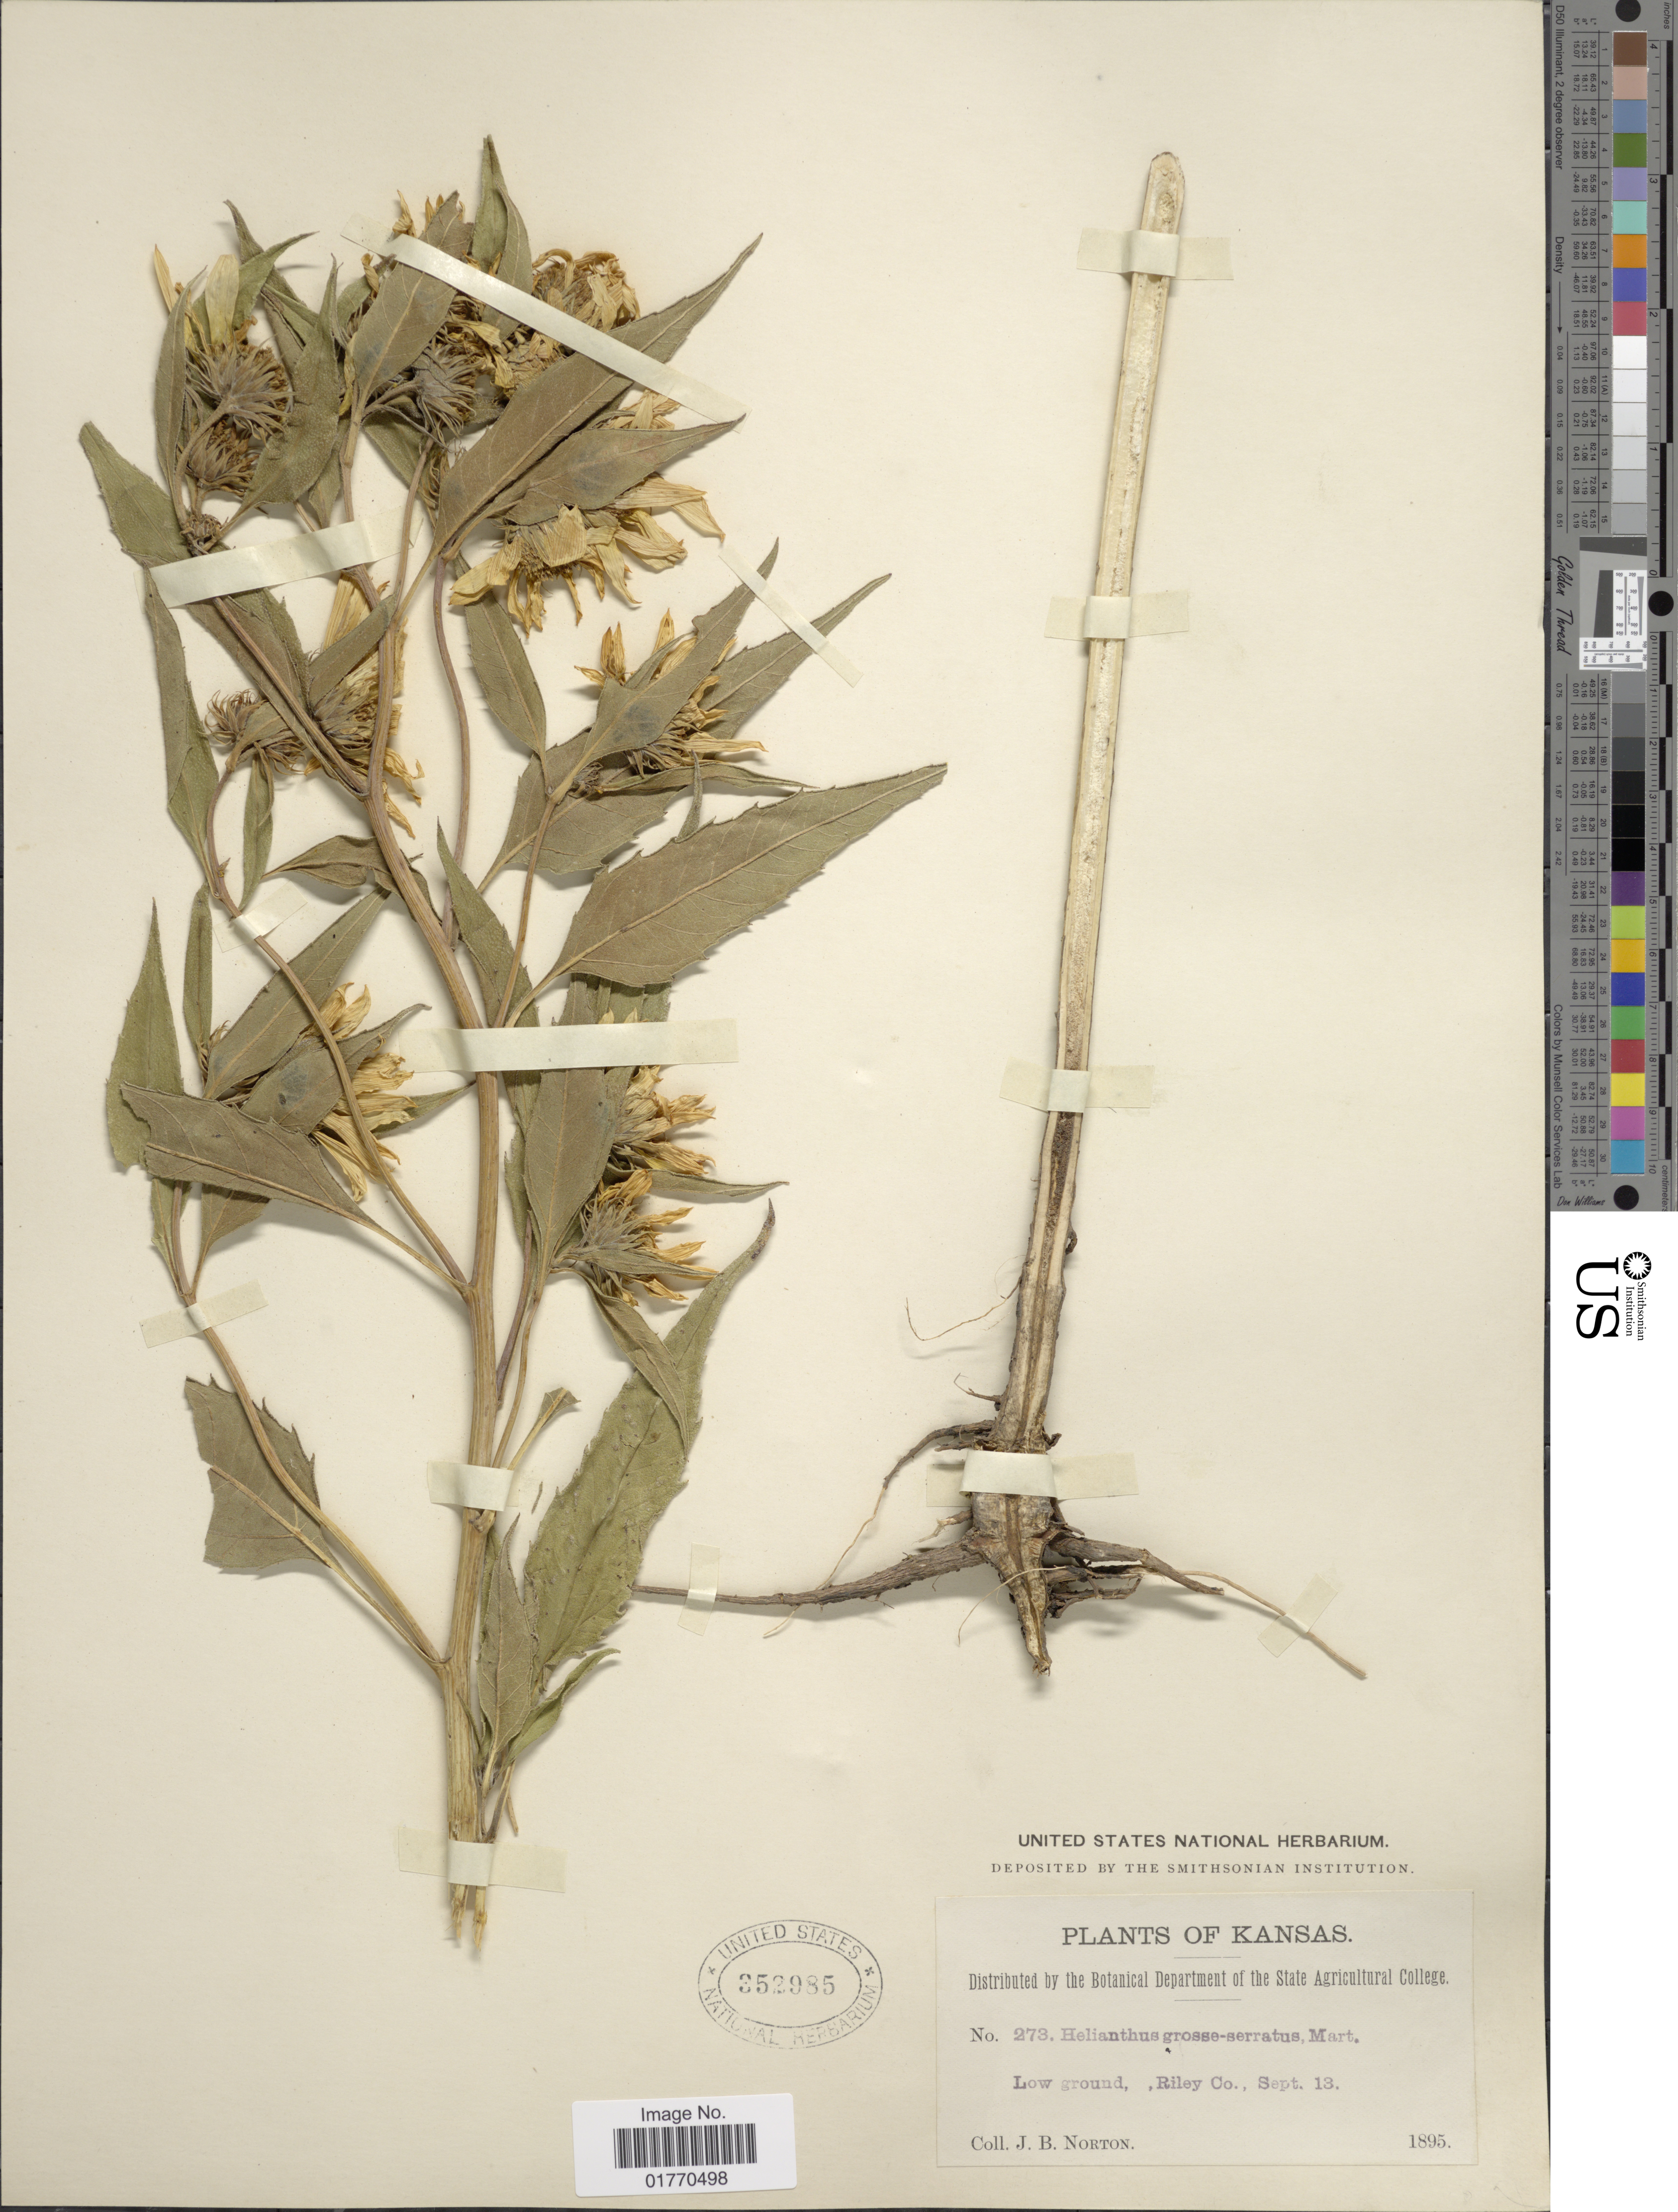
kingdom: Plantae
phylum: Tracheophyta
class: Magnoliopsida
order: Asterales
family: Asteraceae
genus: Helianthus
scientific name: Helianthus grosseserratus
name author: M. Martens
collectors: J. B. Norton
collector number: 273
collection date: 1895-09-13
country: United States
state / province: Kansas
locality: Low ground, Riley Co.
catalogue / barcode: US 352985